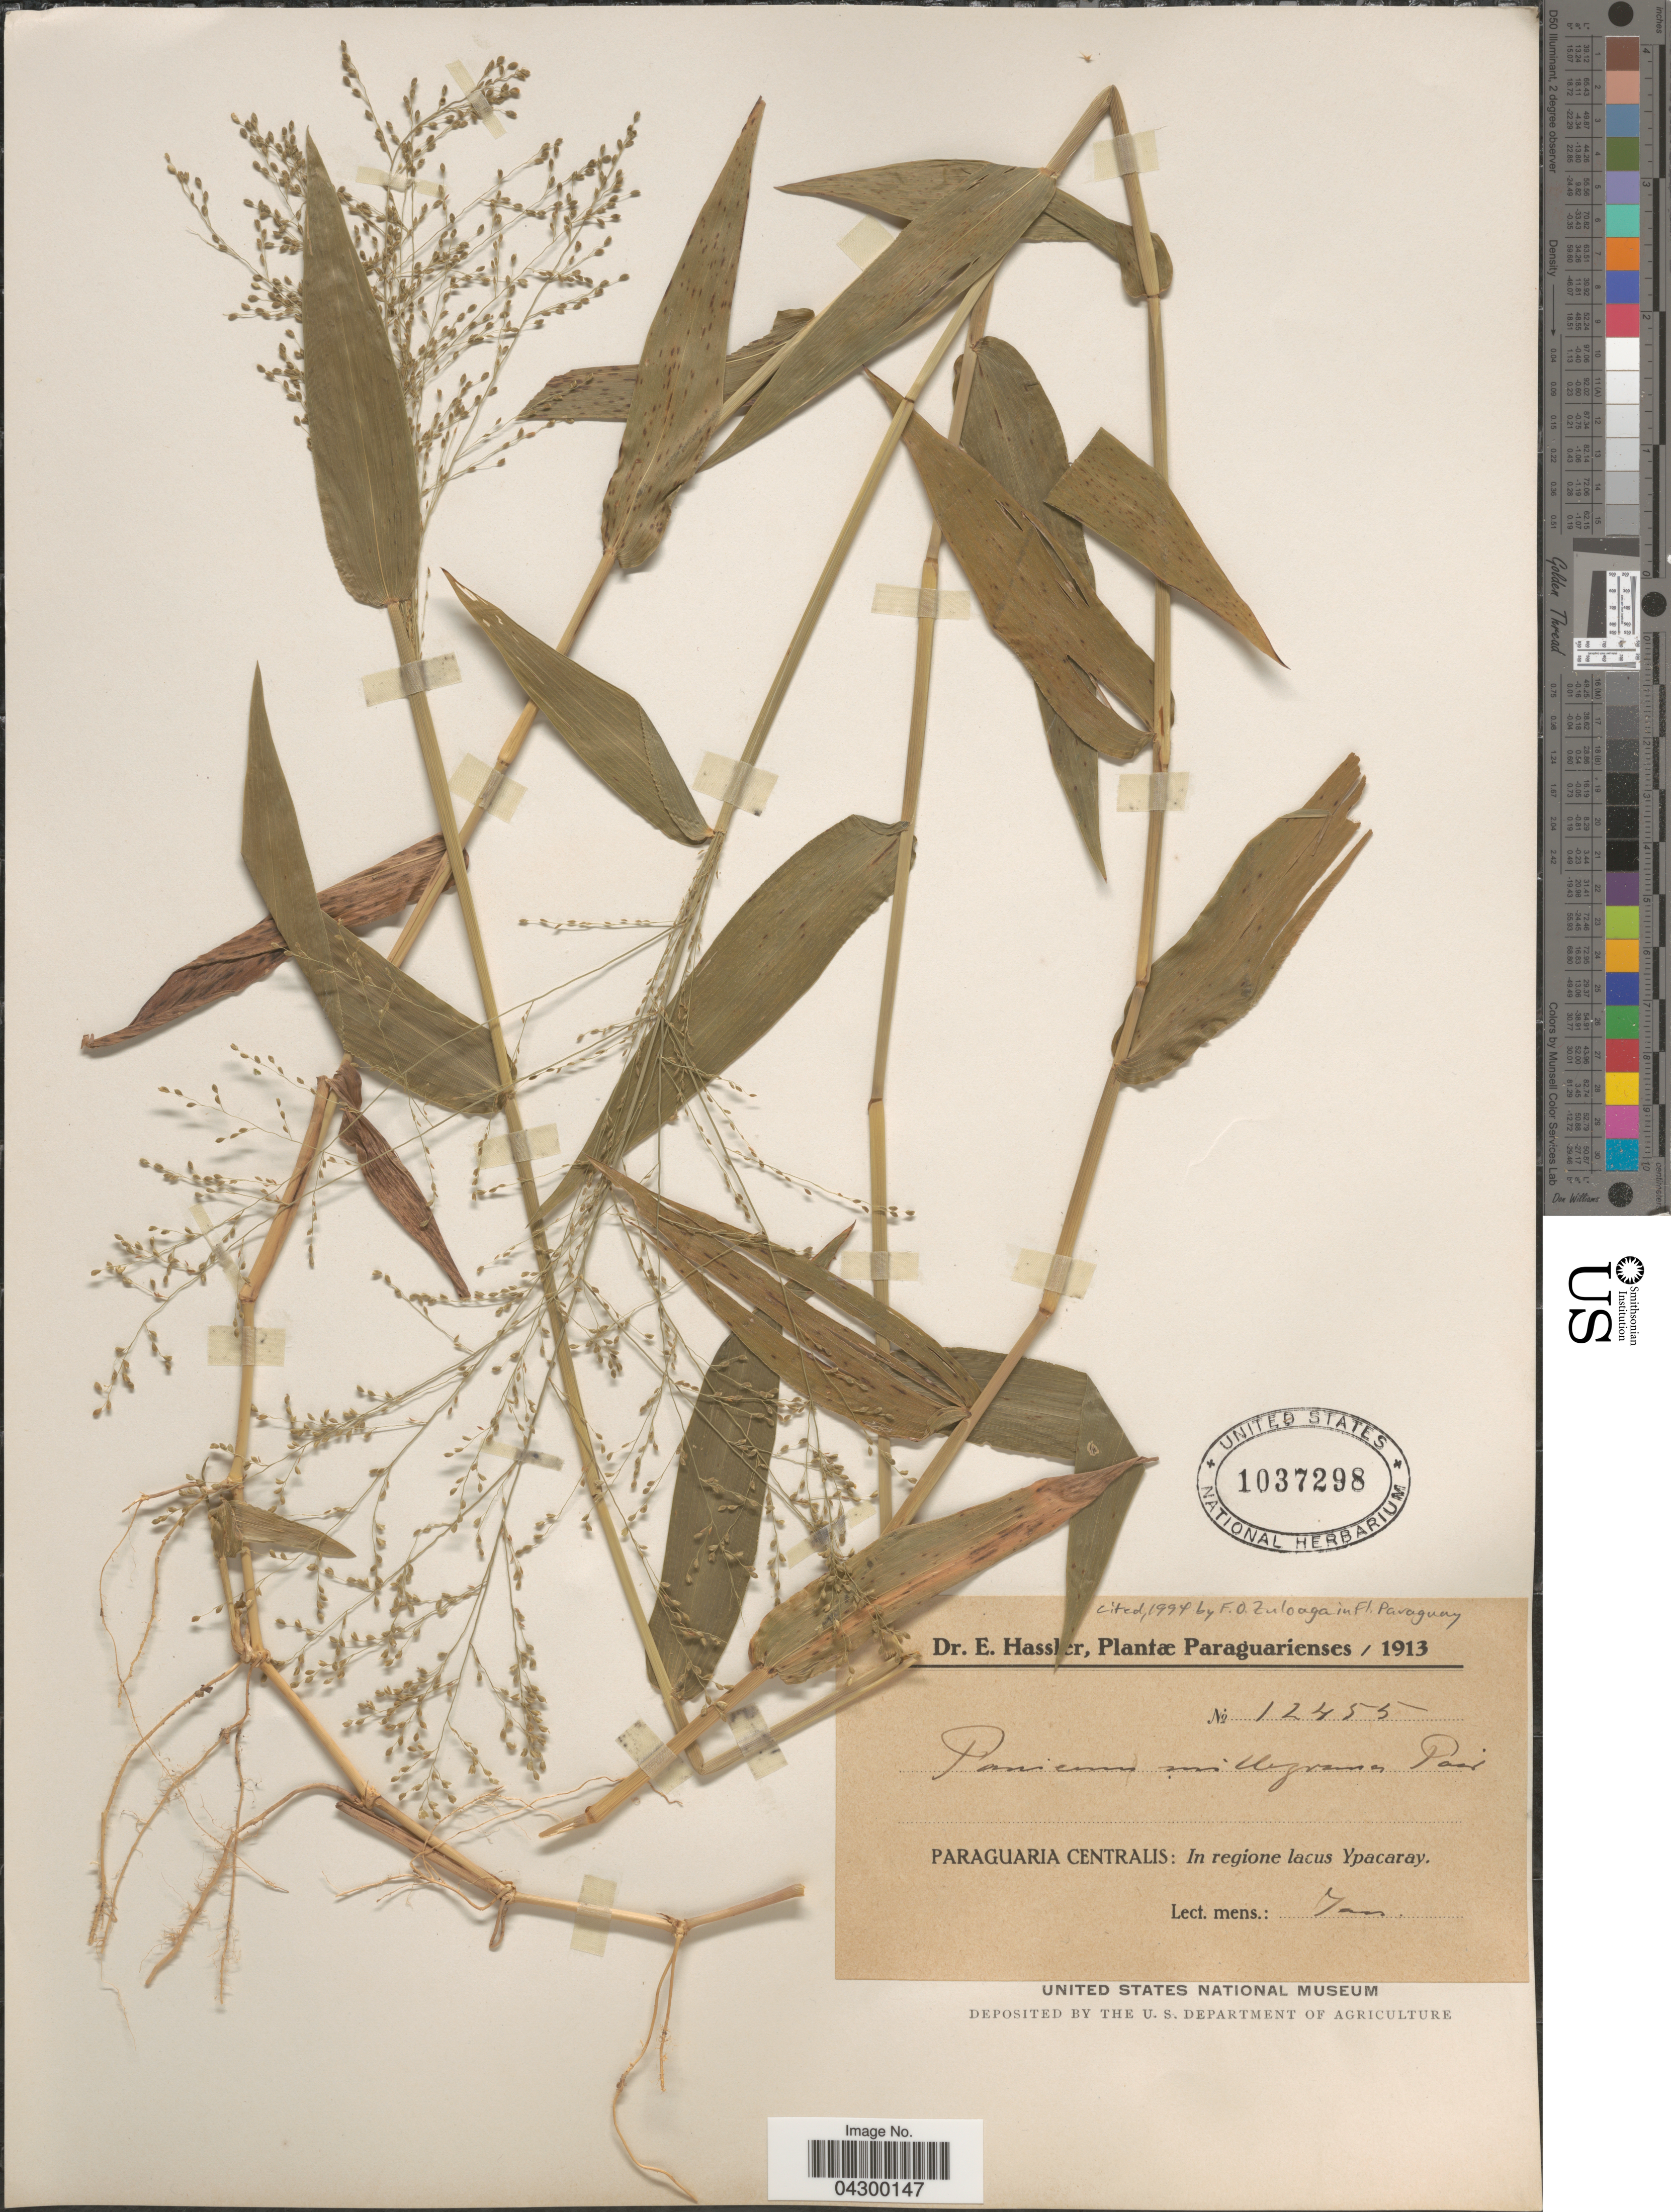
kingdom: Plantae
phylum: Tracheophyta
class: Liliopsida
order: Poales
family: Poaceae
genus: Panicum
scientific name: Panicum millegrana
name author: Poir.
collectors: E. Hassler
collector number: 12455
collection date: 1913-01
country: Paraguay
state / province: Paraguari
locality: Paraguaria Centralis: In regione lacus Ypacaray.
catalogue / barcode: US 1037298